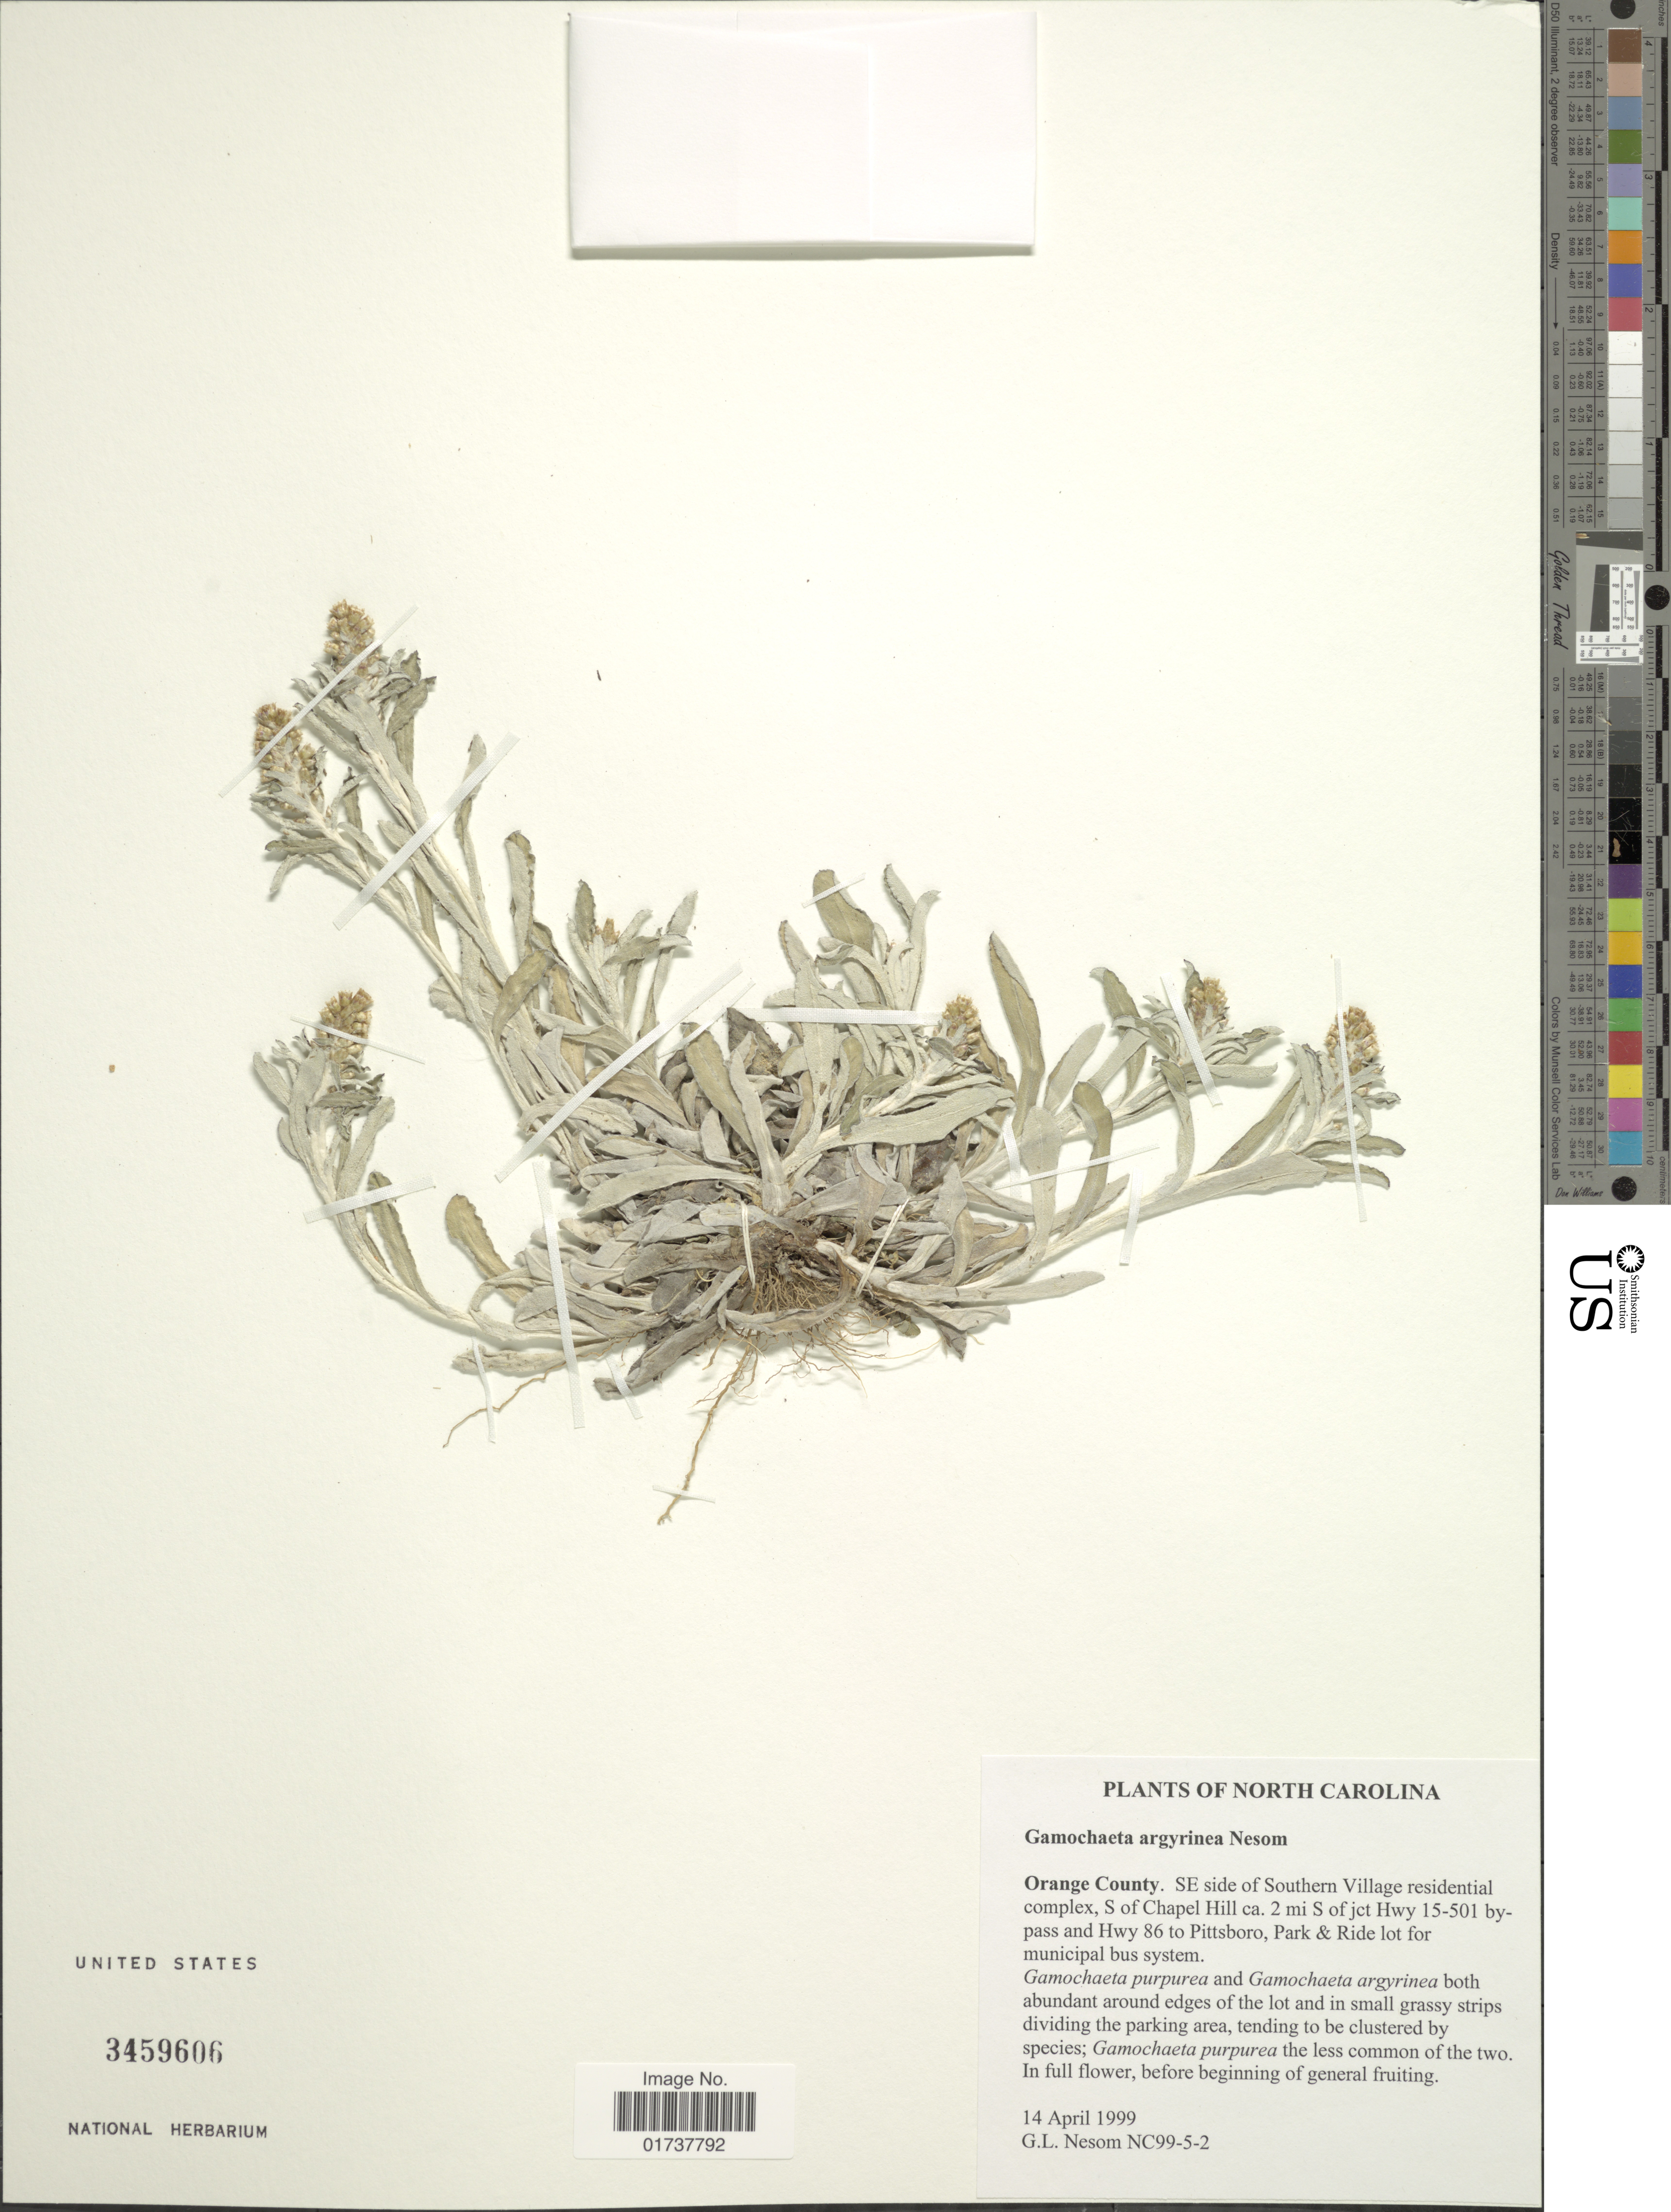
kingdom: Plantae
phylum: Tracheophyta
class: Magnoliopsida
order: Asterales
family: Asteraceae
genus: Gamochaeta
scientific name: Gamochaeta argyrinea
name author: G.L. Nesom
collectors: G. L. Nesom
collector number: NC99-5-2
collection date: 1999-04-14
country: United States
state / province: North Carolina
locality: Orange County, SE side of Southern Village residental complex, S of Chapel Hill ca. 2 mi S of jct Hwy 15-501 nypass and Hwy 86 to Pittsboro, Park & Ride lot for municipal bus system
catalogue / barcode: US 3459606